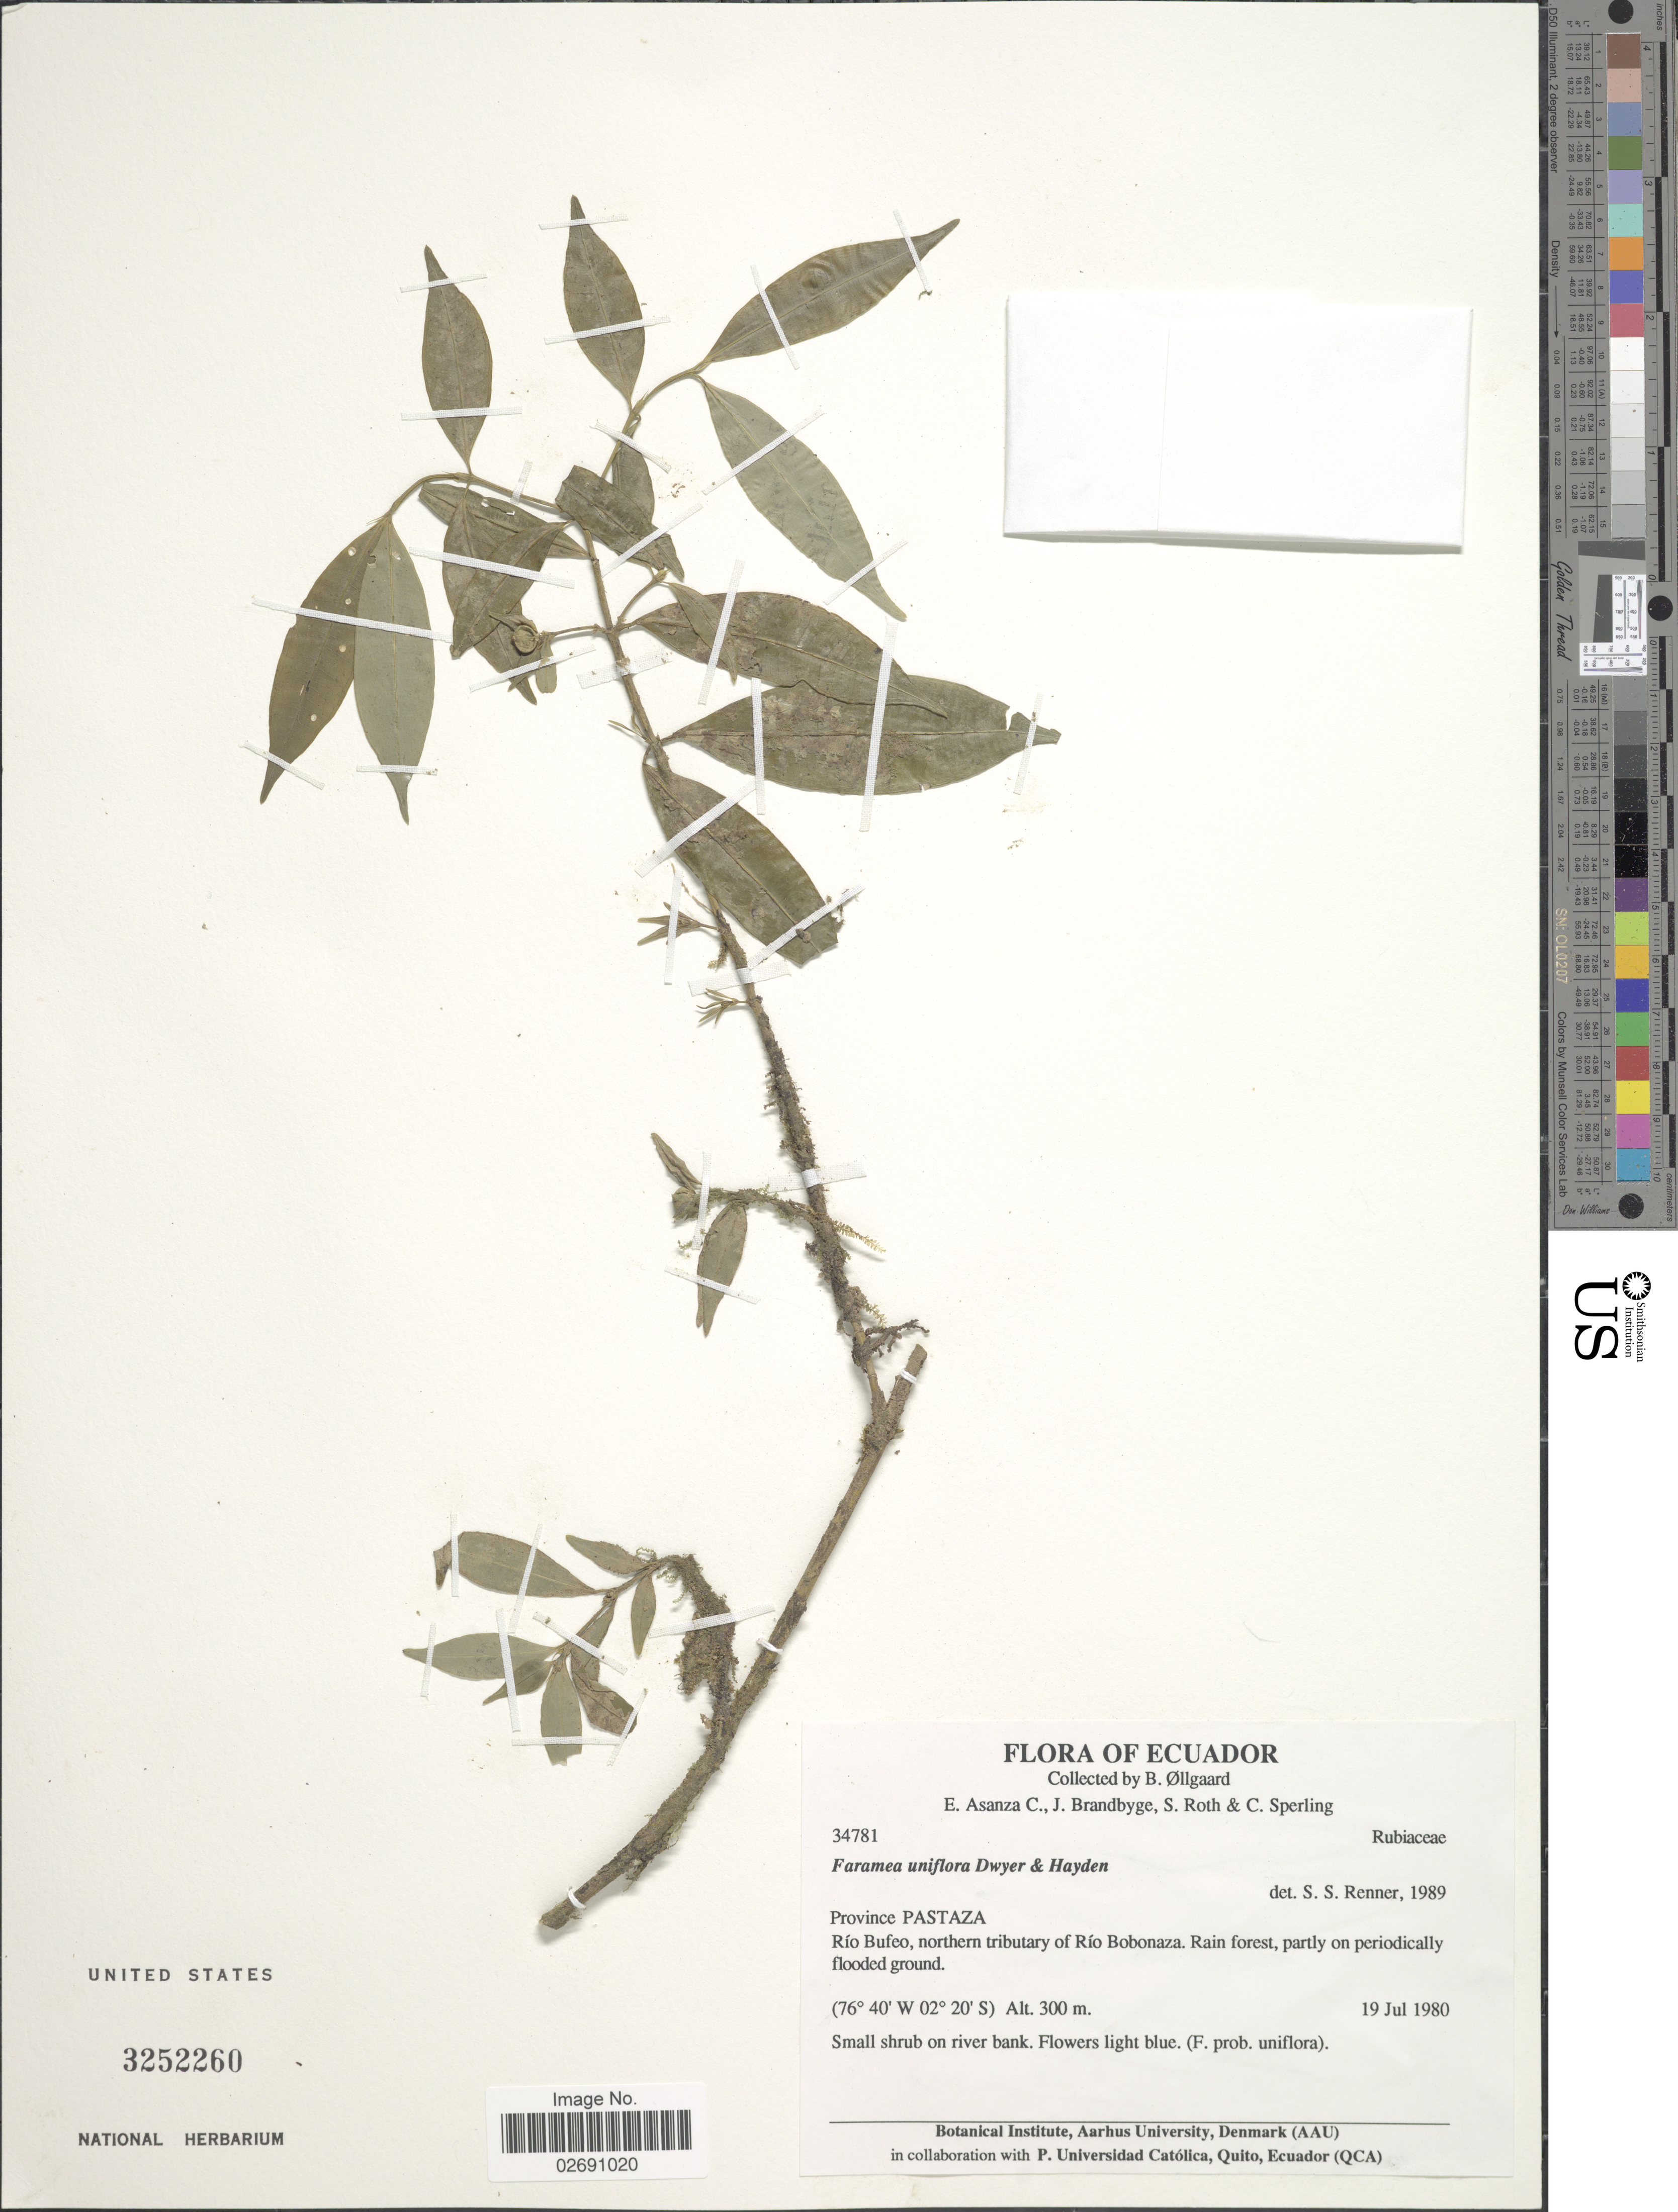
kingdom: Plantae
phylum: Tracheophyta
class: Magnoliopsida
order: Gentianales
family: Rubiaceae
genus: Faramea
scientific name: Faramea uniflora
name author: Dwyer & M.V. Hayden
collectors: B. Øllgaard, E. Asanza, J. Brandbyge, S. Roth & C. Sperling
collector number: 34781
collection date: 1980-07-19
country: Ecuador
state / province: Pastaza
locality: Rio Bufeo, northern tributary of Rio Bobonaza, Rain forest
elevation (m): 300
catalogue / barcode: US 3252260